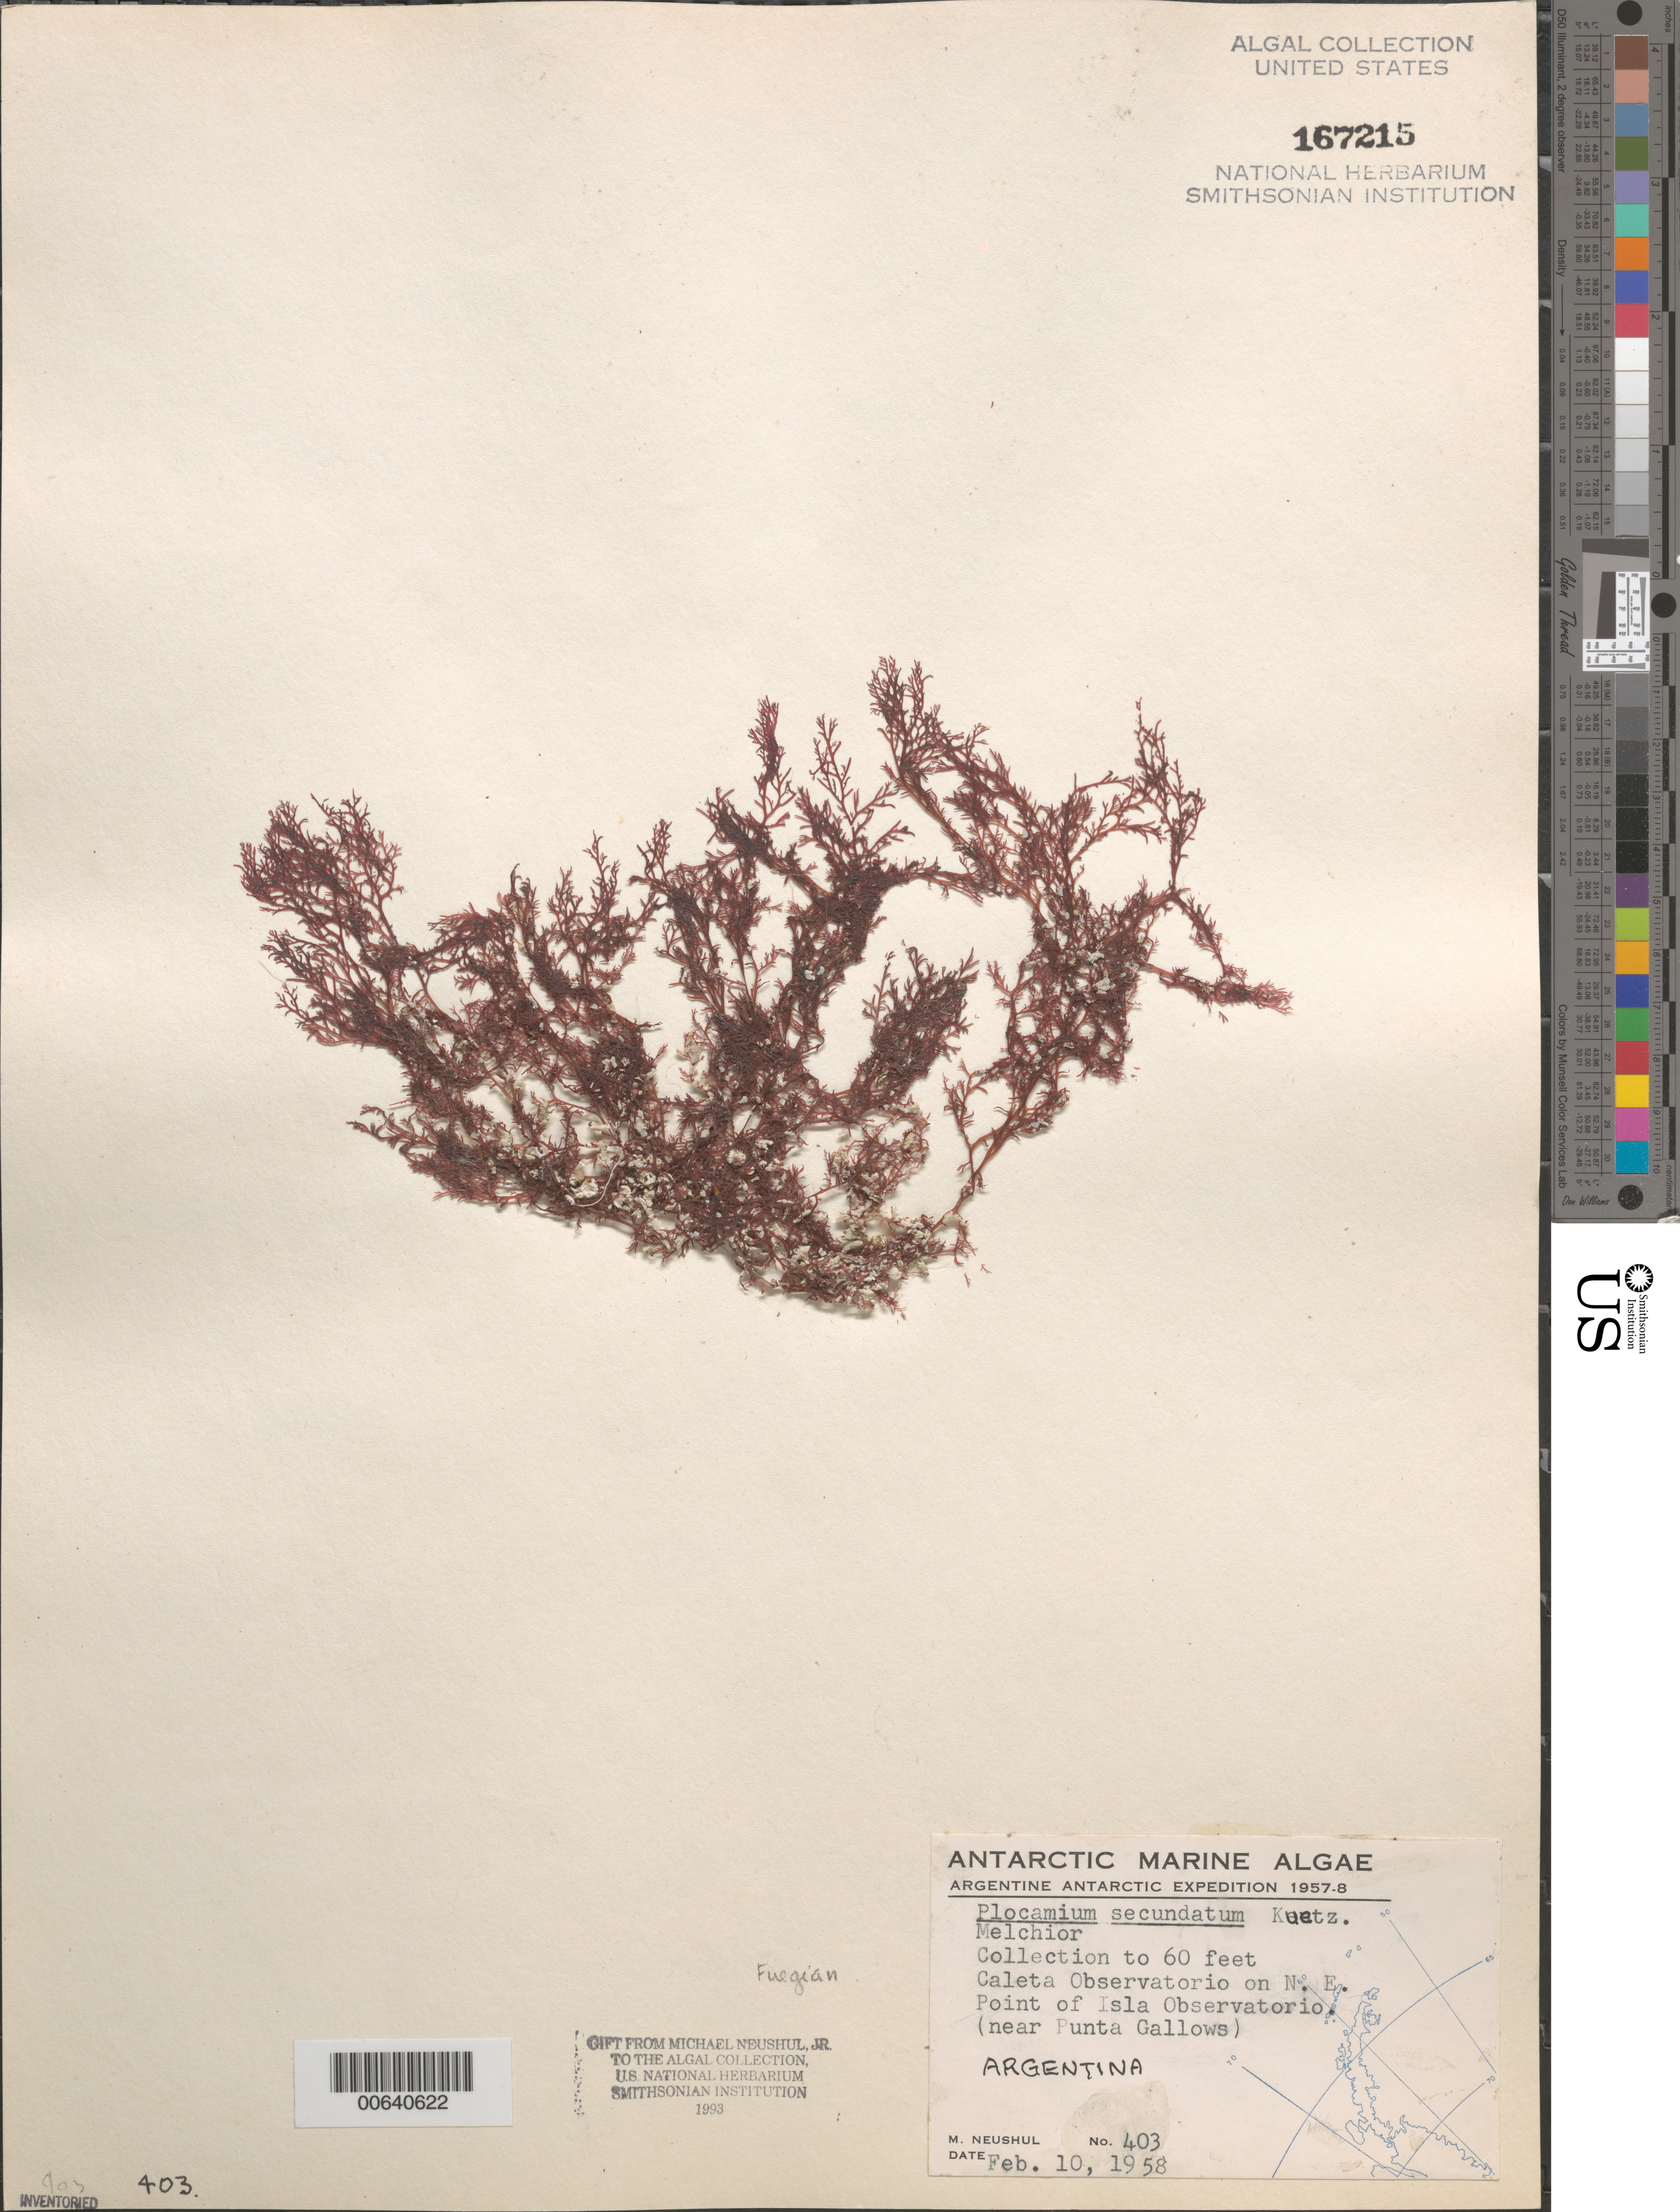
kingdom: Plantae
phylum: Rhodophyta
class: Florideophyceae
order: Plocamiales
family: Plocamiaceae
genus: Plocamium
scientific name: Plocamium secundatum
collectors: M. Neushul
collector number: Neushul 403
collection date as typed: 10 Feb 1958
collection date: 1958-02-10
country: Argentina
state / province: Tierra del Fuego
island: Isla Observatorio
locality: Melchior Caleta Observatorio, near Punta Gallows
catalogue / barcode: US 167215